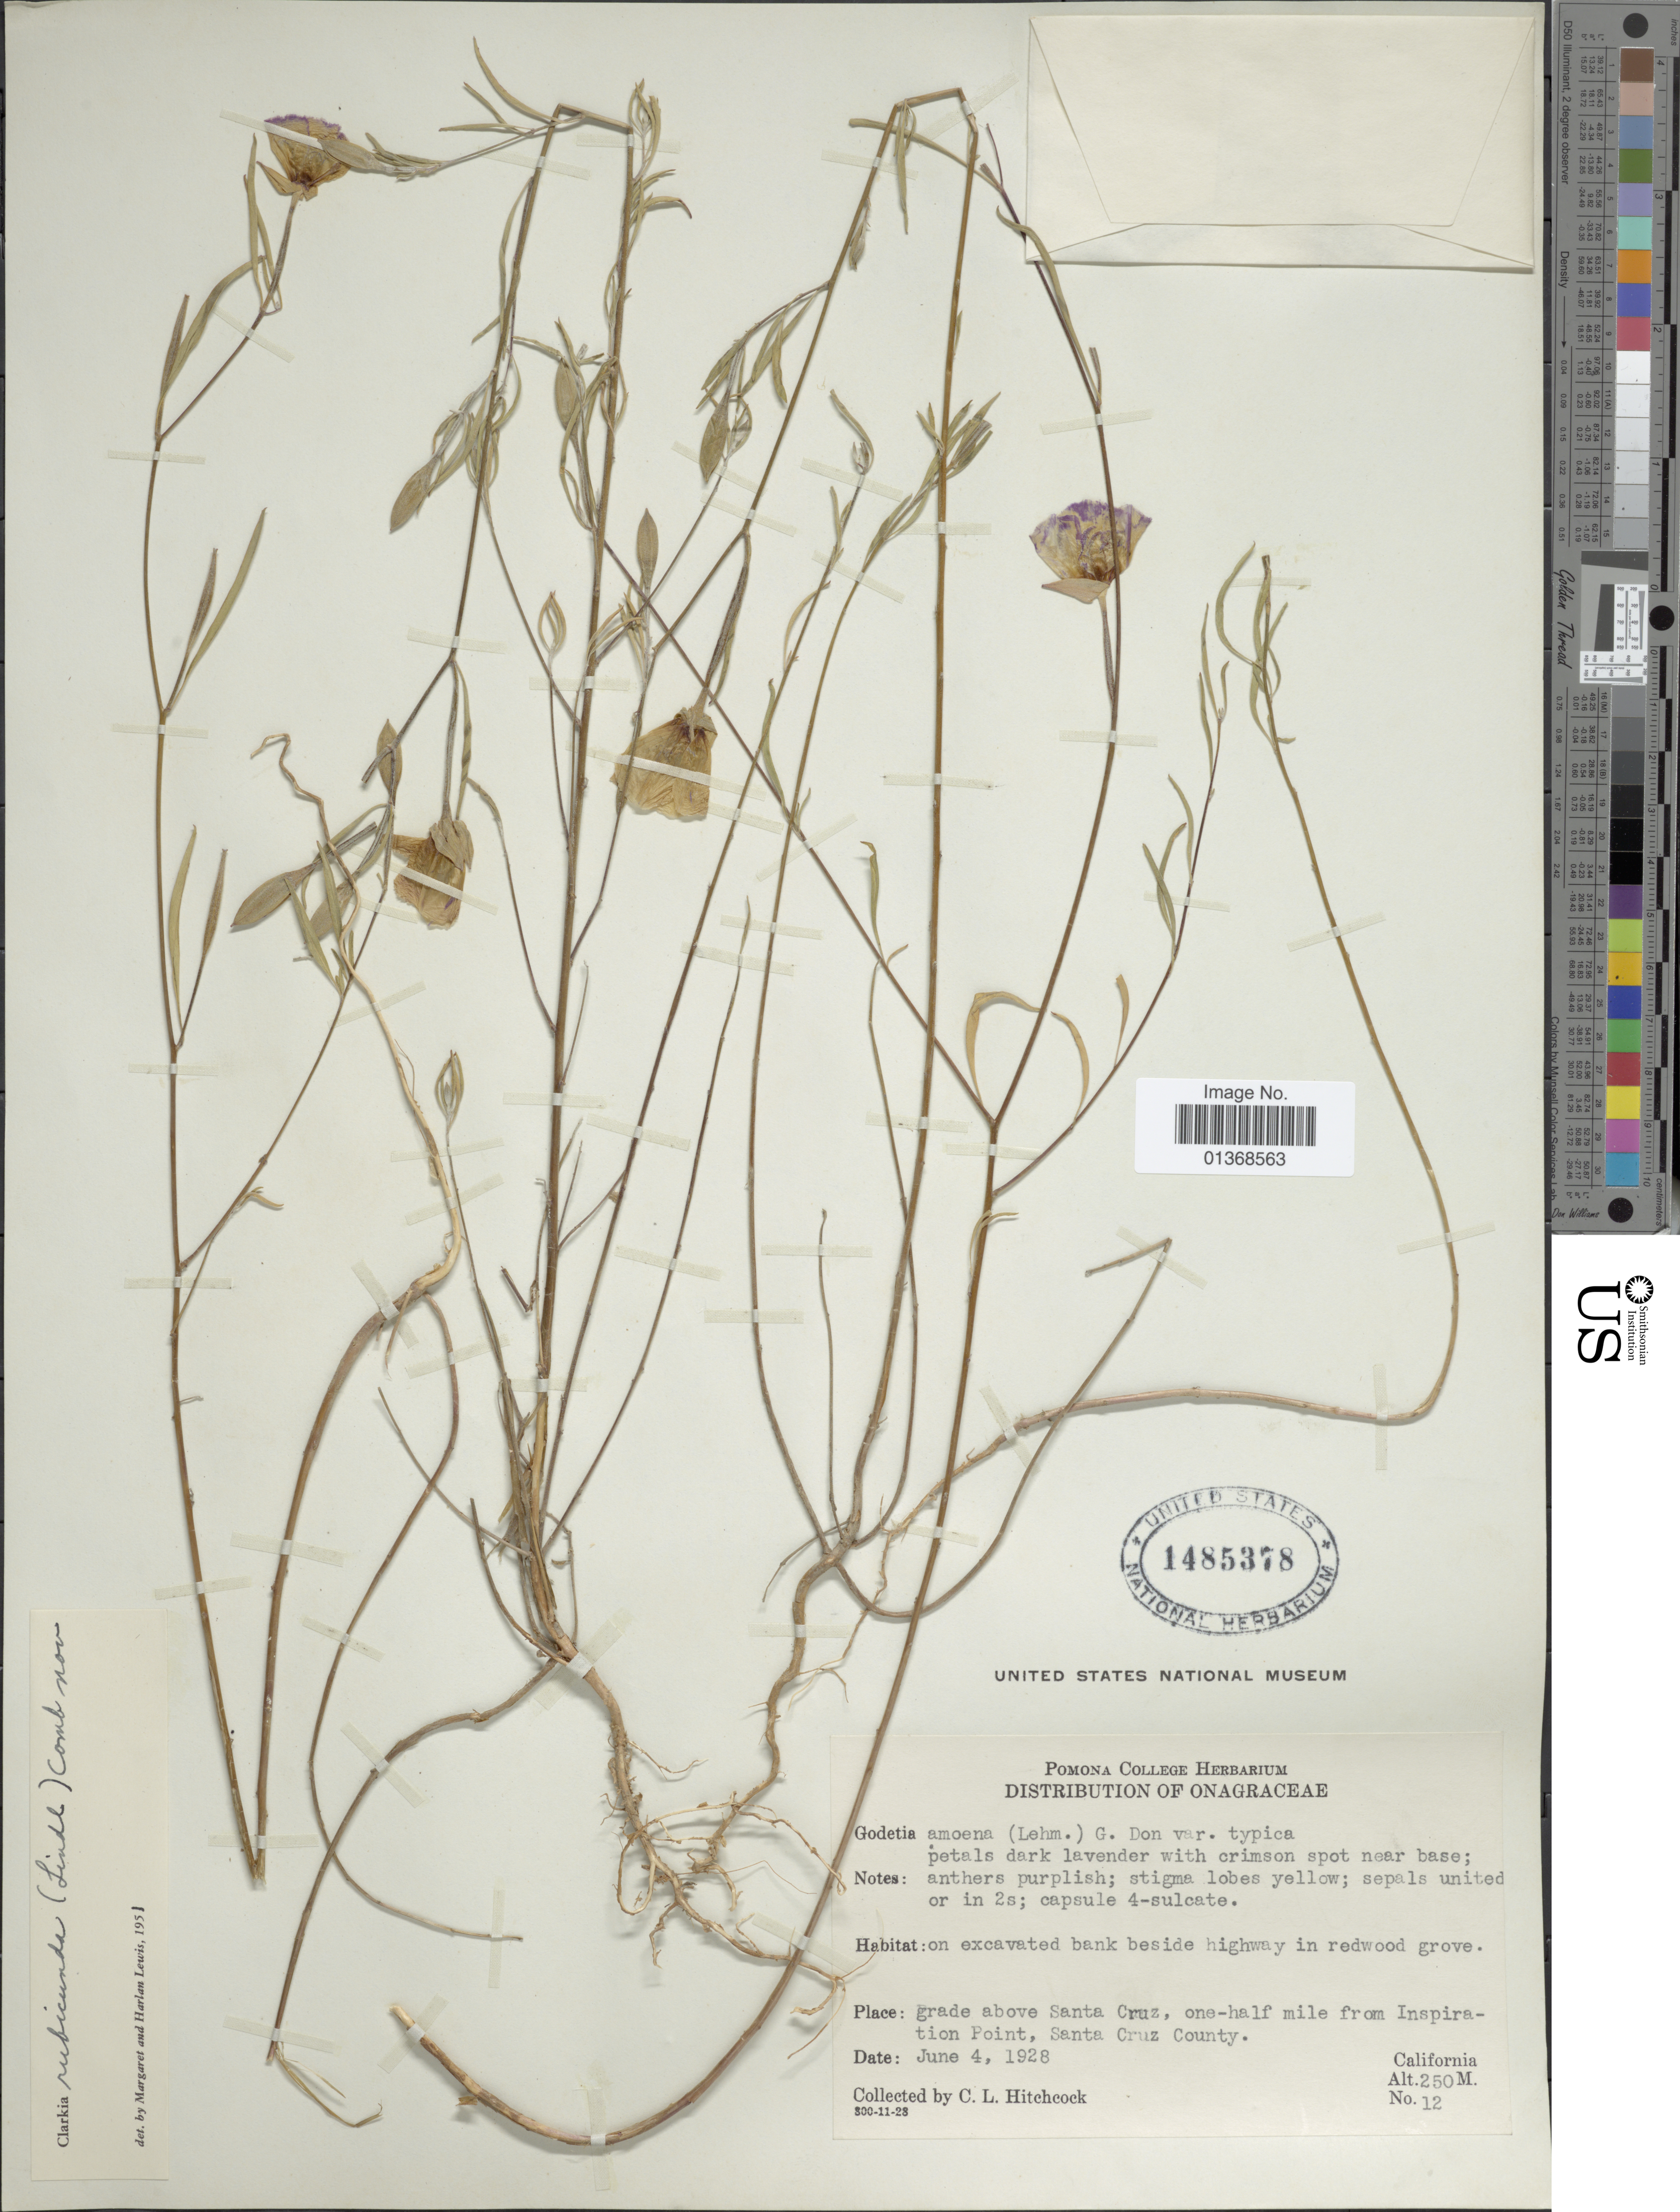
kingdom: Plantae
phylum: Tracheophyta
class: Magnoliopsida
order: Myrtales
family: Onagraceae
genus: Clarkia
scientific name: Clarkia rubicunda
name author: (Lindl.) F. H. Lewis & M.R. Lewis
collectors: C. L. Hitchcock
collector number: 12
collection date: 1928-06-04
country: United States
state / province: California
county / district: Santa Cruz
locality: Grade above Santa Cruz, one-half mile from Inspiration Point, Santa Cruz County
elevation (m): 250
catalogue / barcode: US 1485378